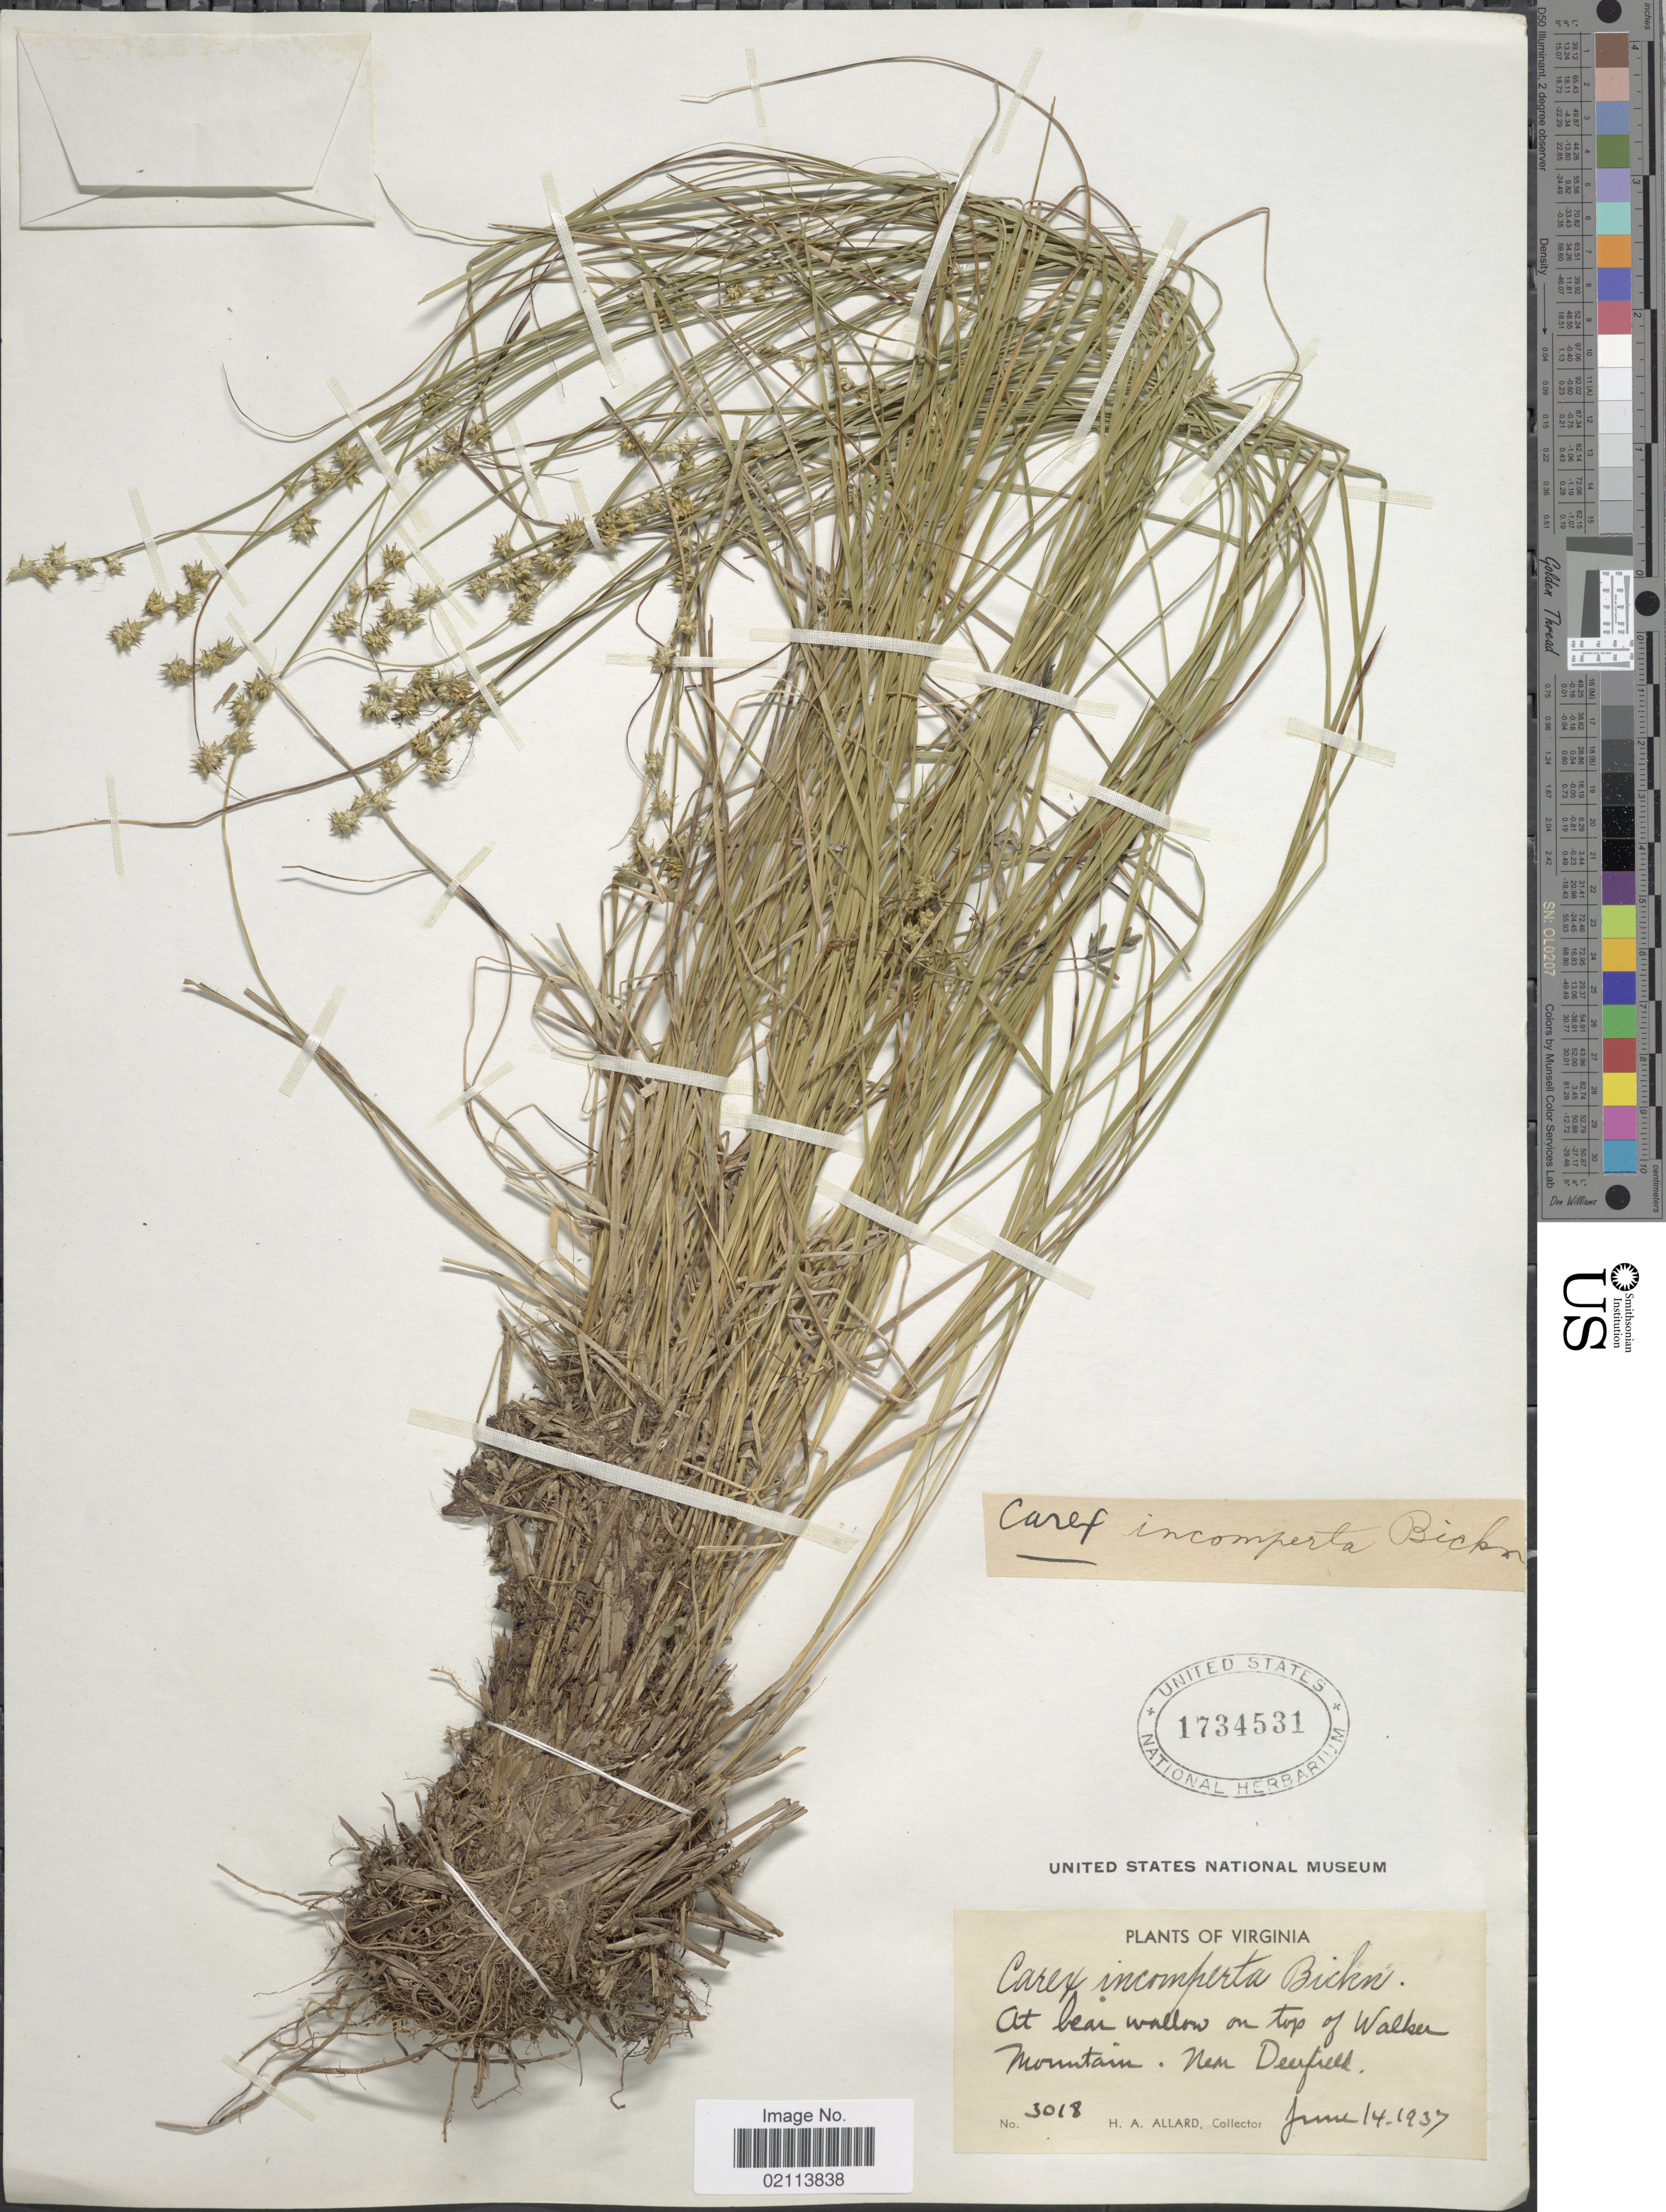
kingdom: Plantae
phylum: Tracheophyta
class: Liliopsida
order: Poales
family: Cyperaceae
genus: Carex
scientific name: Carex atlantica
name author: L.H. Bailey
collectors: H. A. Allard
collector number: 3018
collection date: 1937-06-14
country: United States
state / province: Virginia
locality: At bear wallow on top of Walker Mountain, Near Deerfield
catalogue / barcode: US 1734531